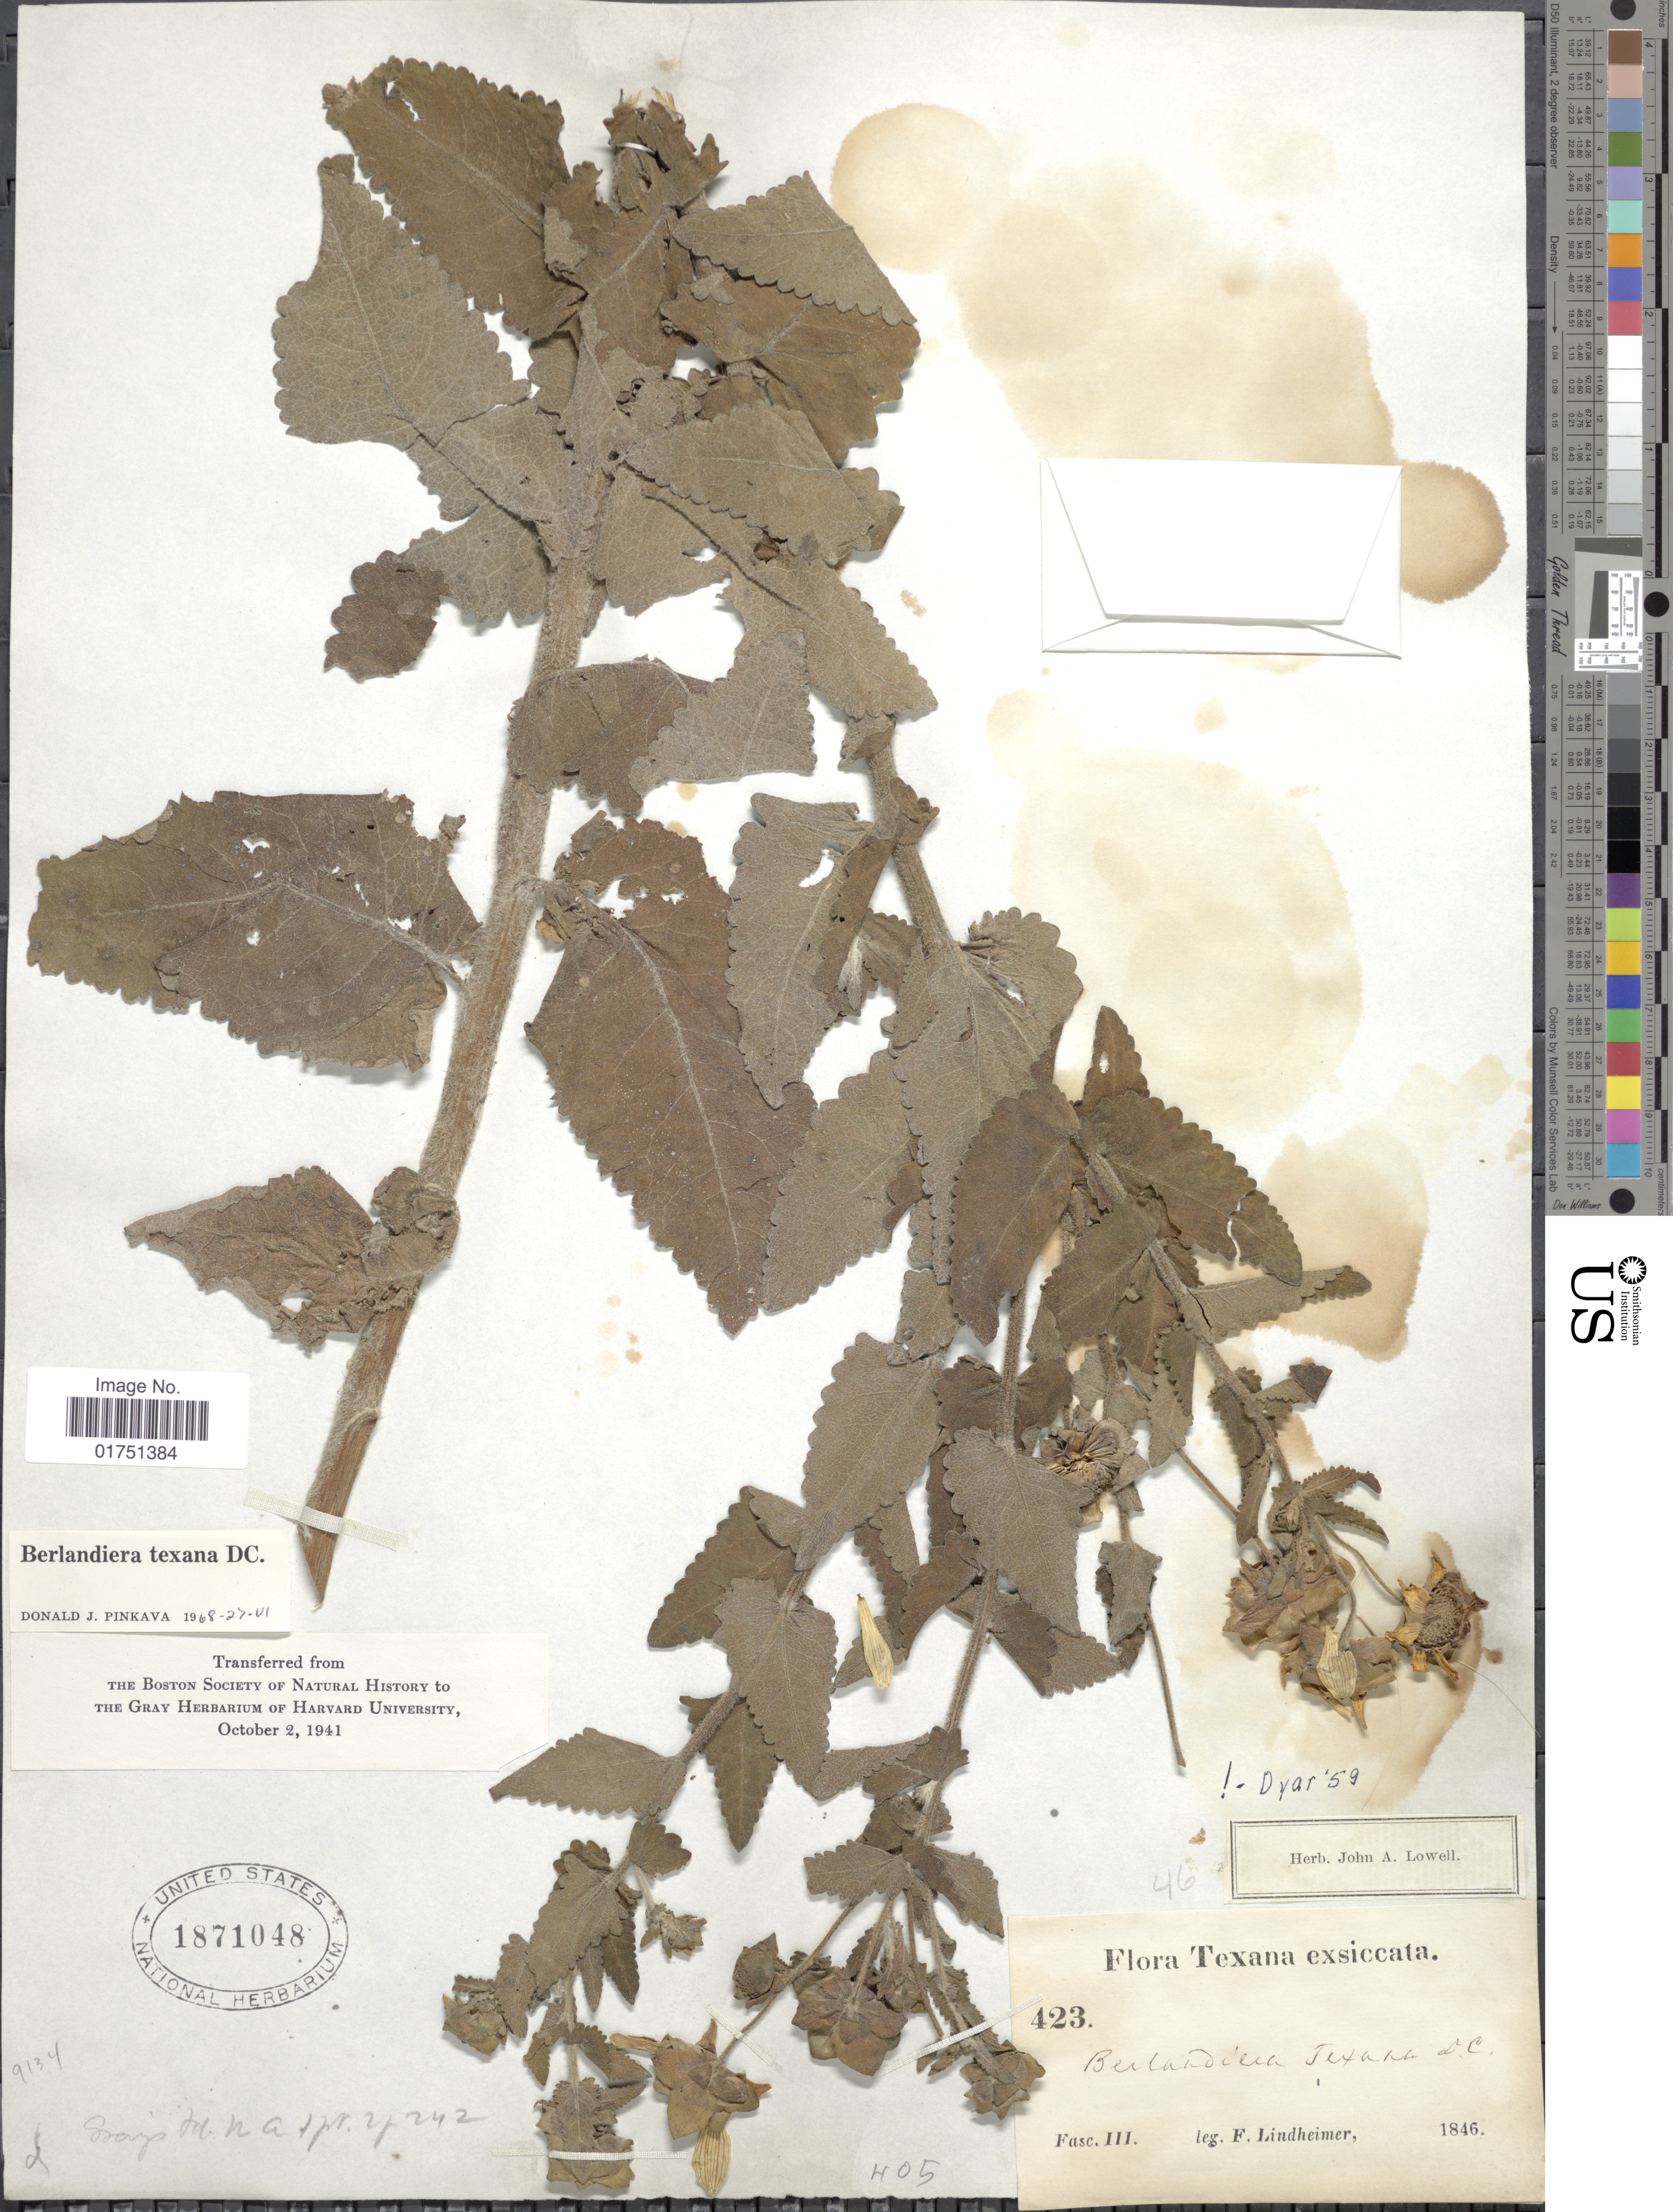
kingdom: Plantae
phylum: Tracheophyta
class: Magnoliopsida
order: Asterales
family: Asteraceae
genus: Berlandiera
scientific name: Berlandiera texana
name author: DC.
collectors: F. Lindheimer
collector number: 423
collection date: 1846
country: United States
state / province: Texas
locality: Texana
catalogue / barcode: US 1871048